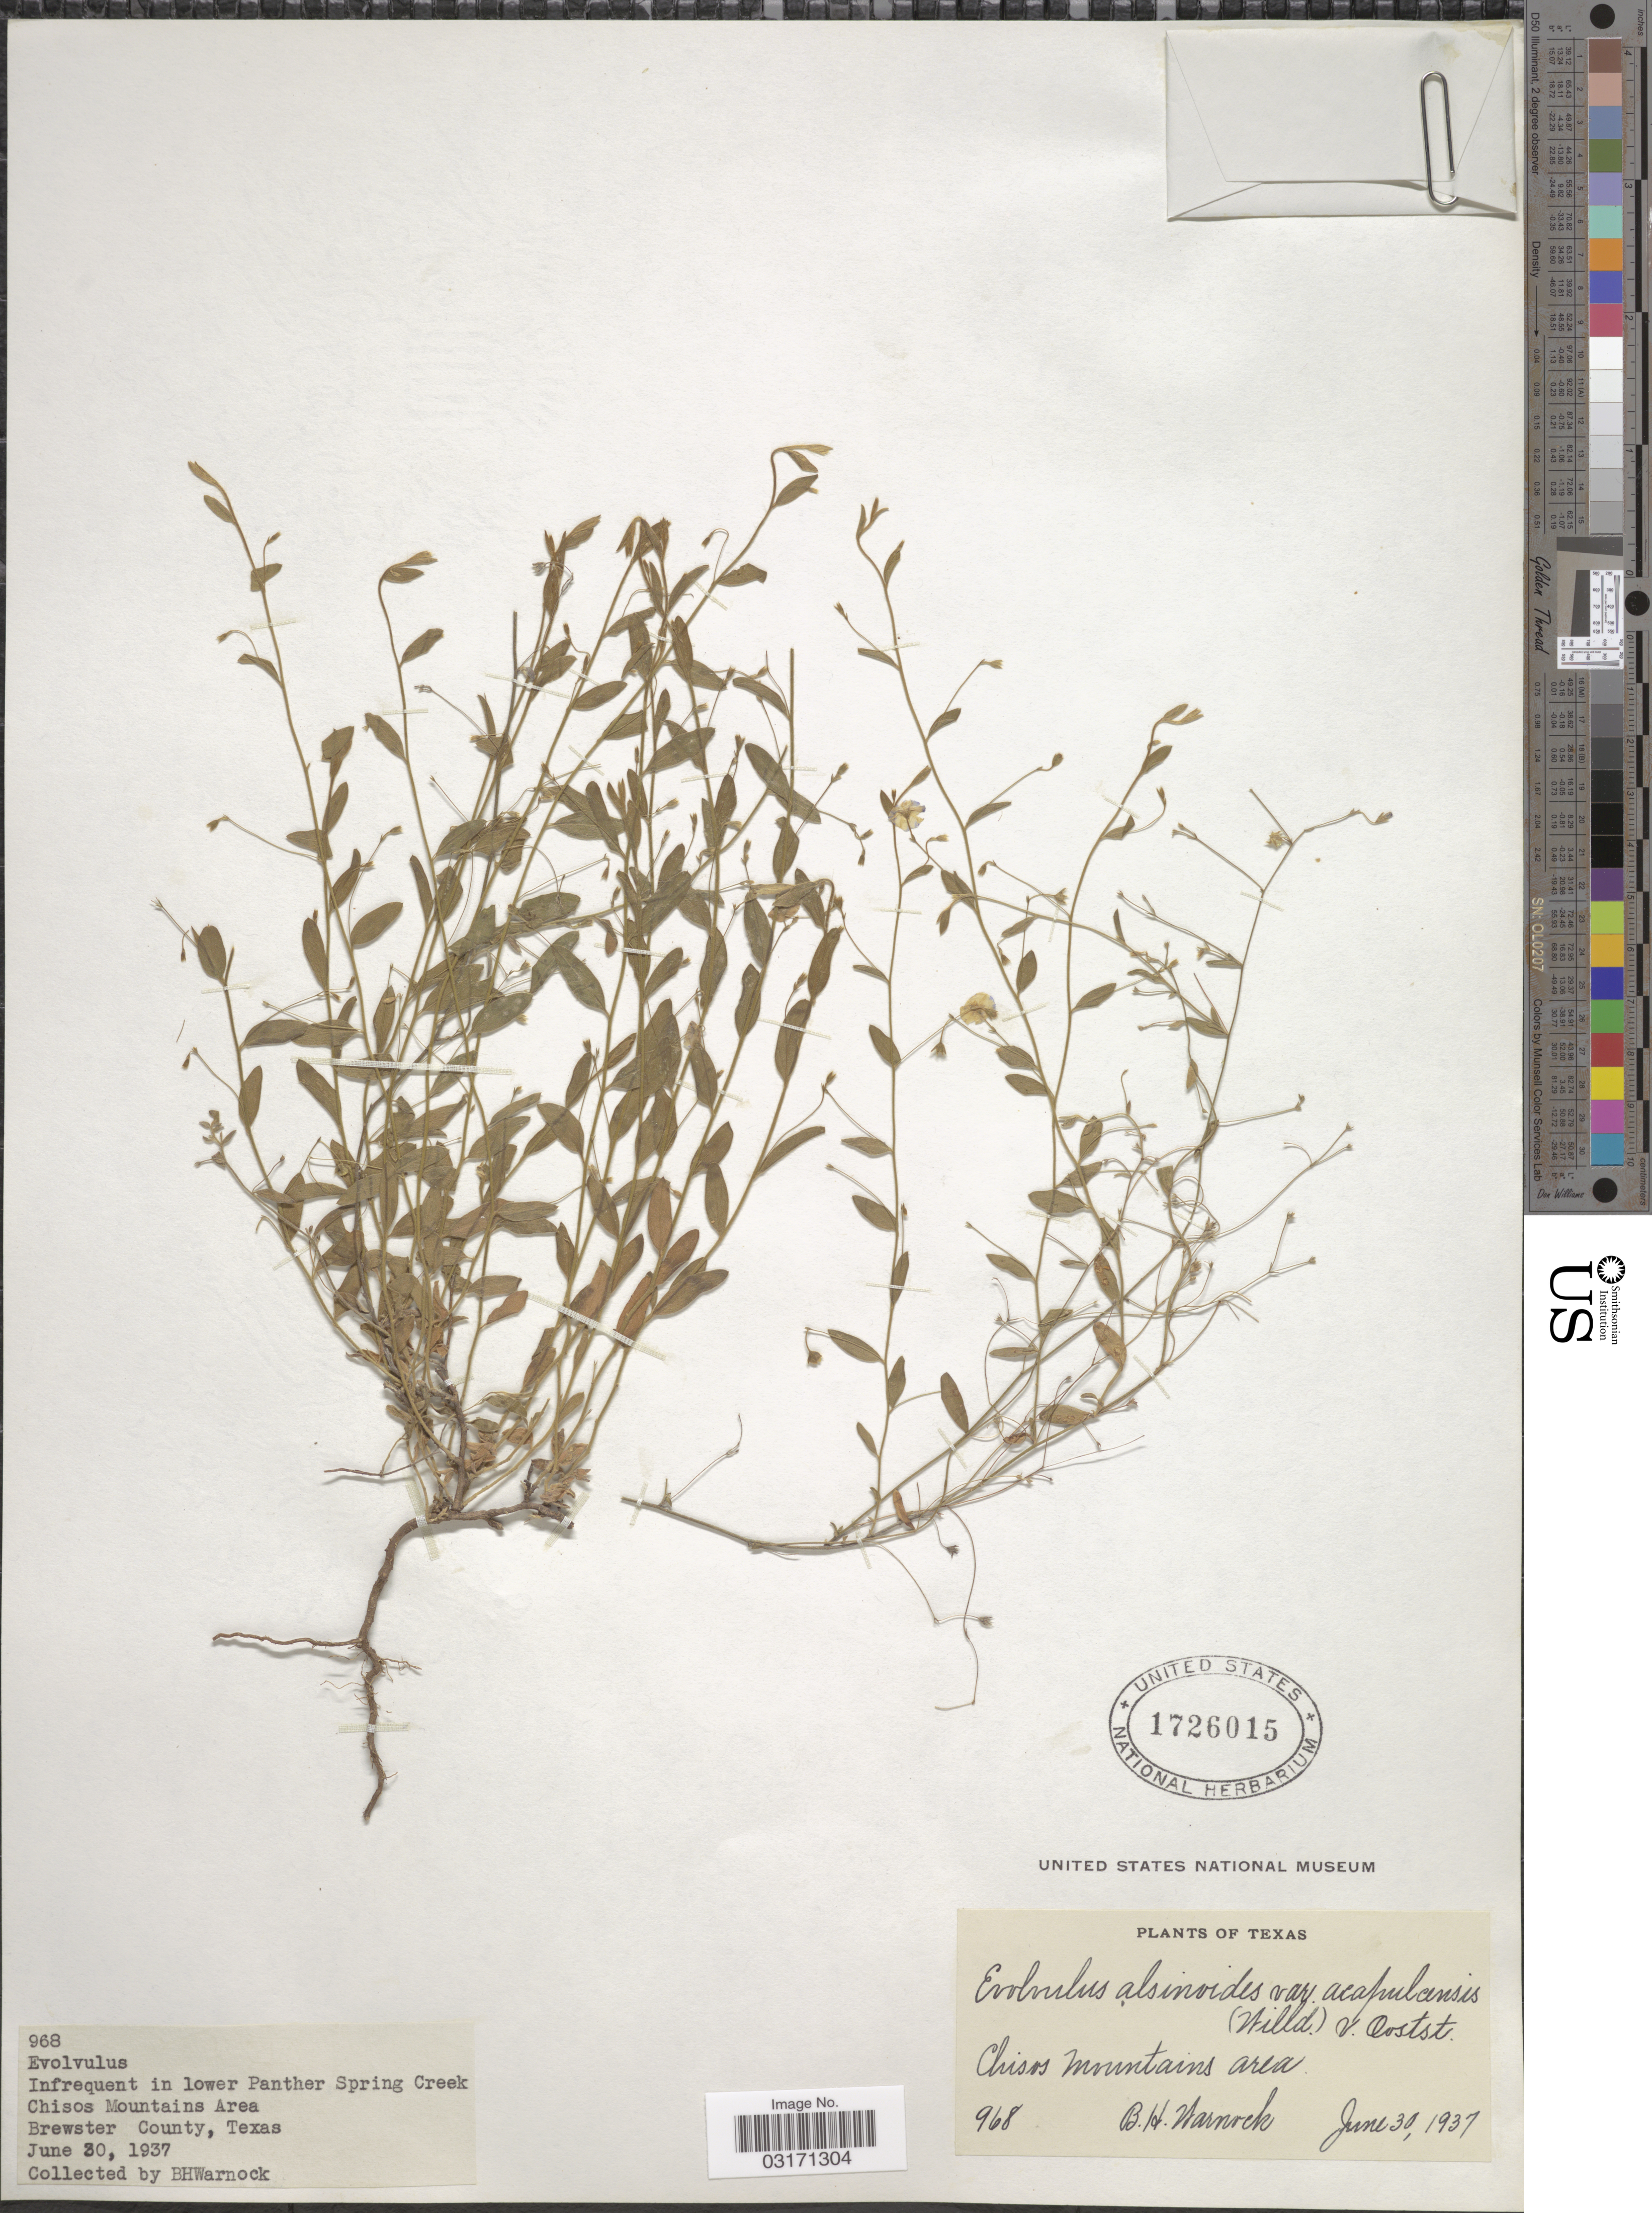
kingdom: Plantae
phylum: Tracheophyta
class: Magnoliopsida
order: Solanales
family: Convolvulaceae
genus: Evolvulus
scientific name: Evolvulus alsinoides var. acapulcensis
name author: (Willd. ex Schult.) Ooststr.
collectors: B. H. Warnock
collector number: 968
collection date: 1937-06-30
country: United States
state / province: Texas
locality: Infrequent in lower Panther Spring Creek, Chisos Mountains Area. Brewster County.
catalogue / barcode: US 1726015